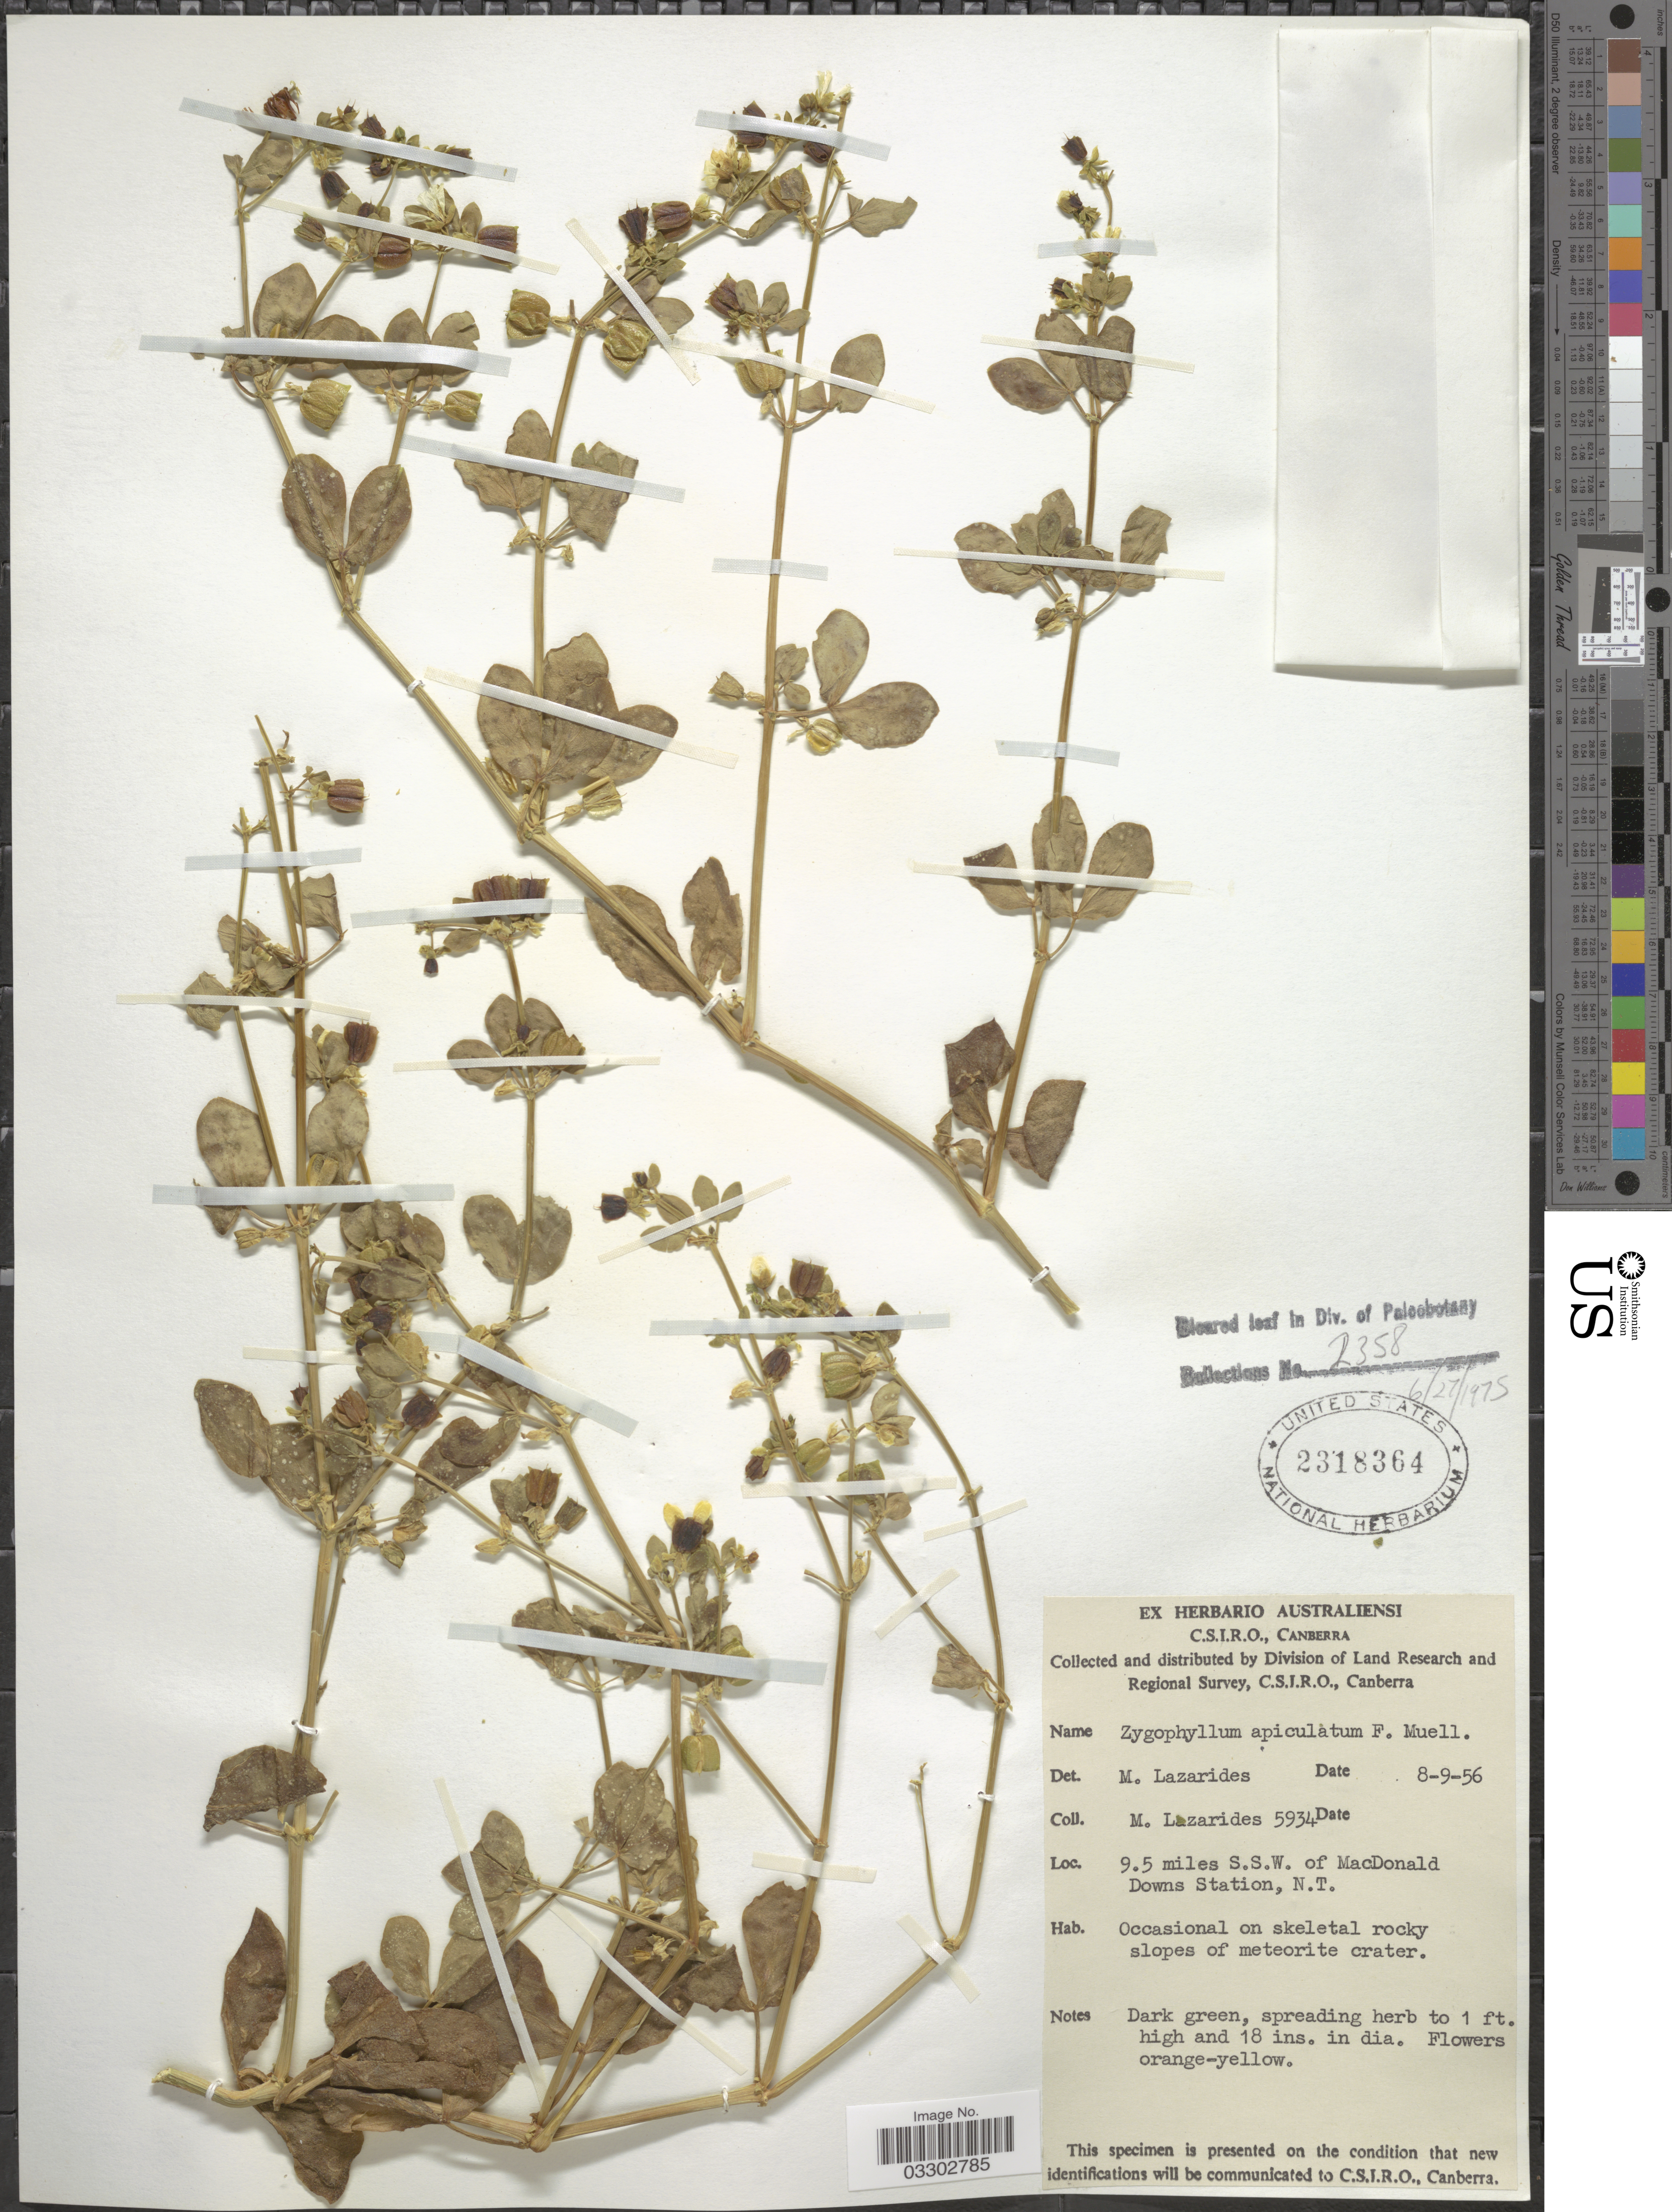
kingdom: Plantae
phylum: Tracheophyta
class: Magnoliopsida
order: Zygophyllales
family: Zygophyllaceae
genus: Roepera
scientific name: Roepera apiculata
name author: (F. Muell.) Beier & Thulin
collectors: M. Lazarides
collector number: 5934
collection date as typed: Transcribed d/m/y: 8/9/56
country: Australia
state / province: Northern Territory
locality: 9.5 miles S.S.W. of MacDonald Downs Station.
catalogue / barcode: US 2318364